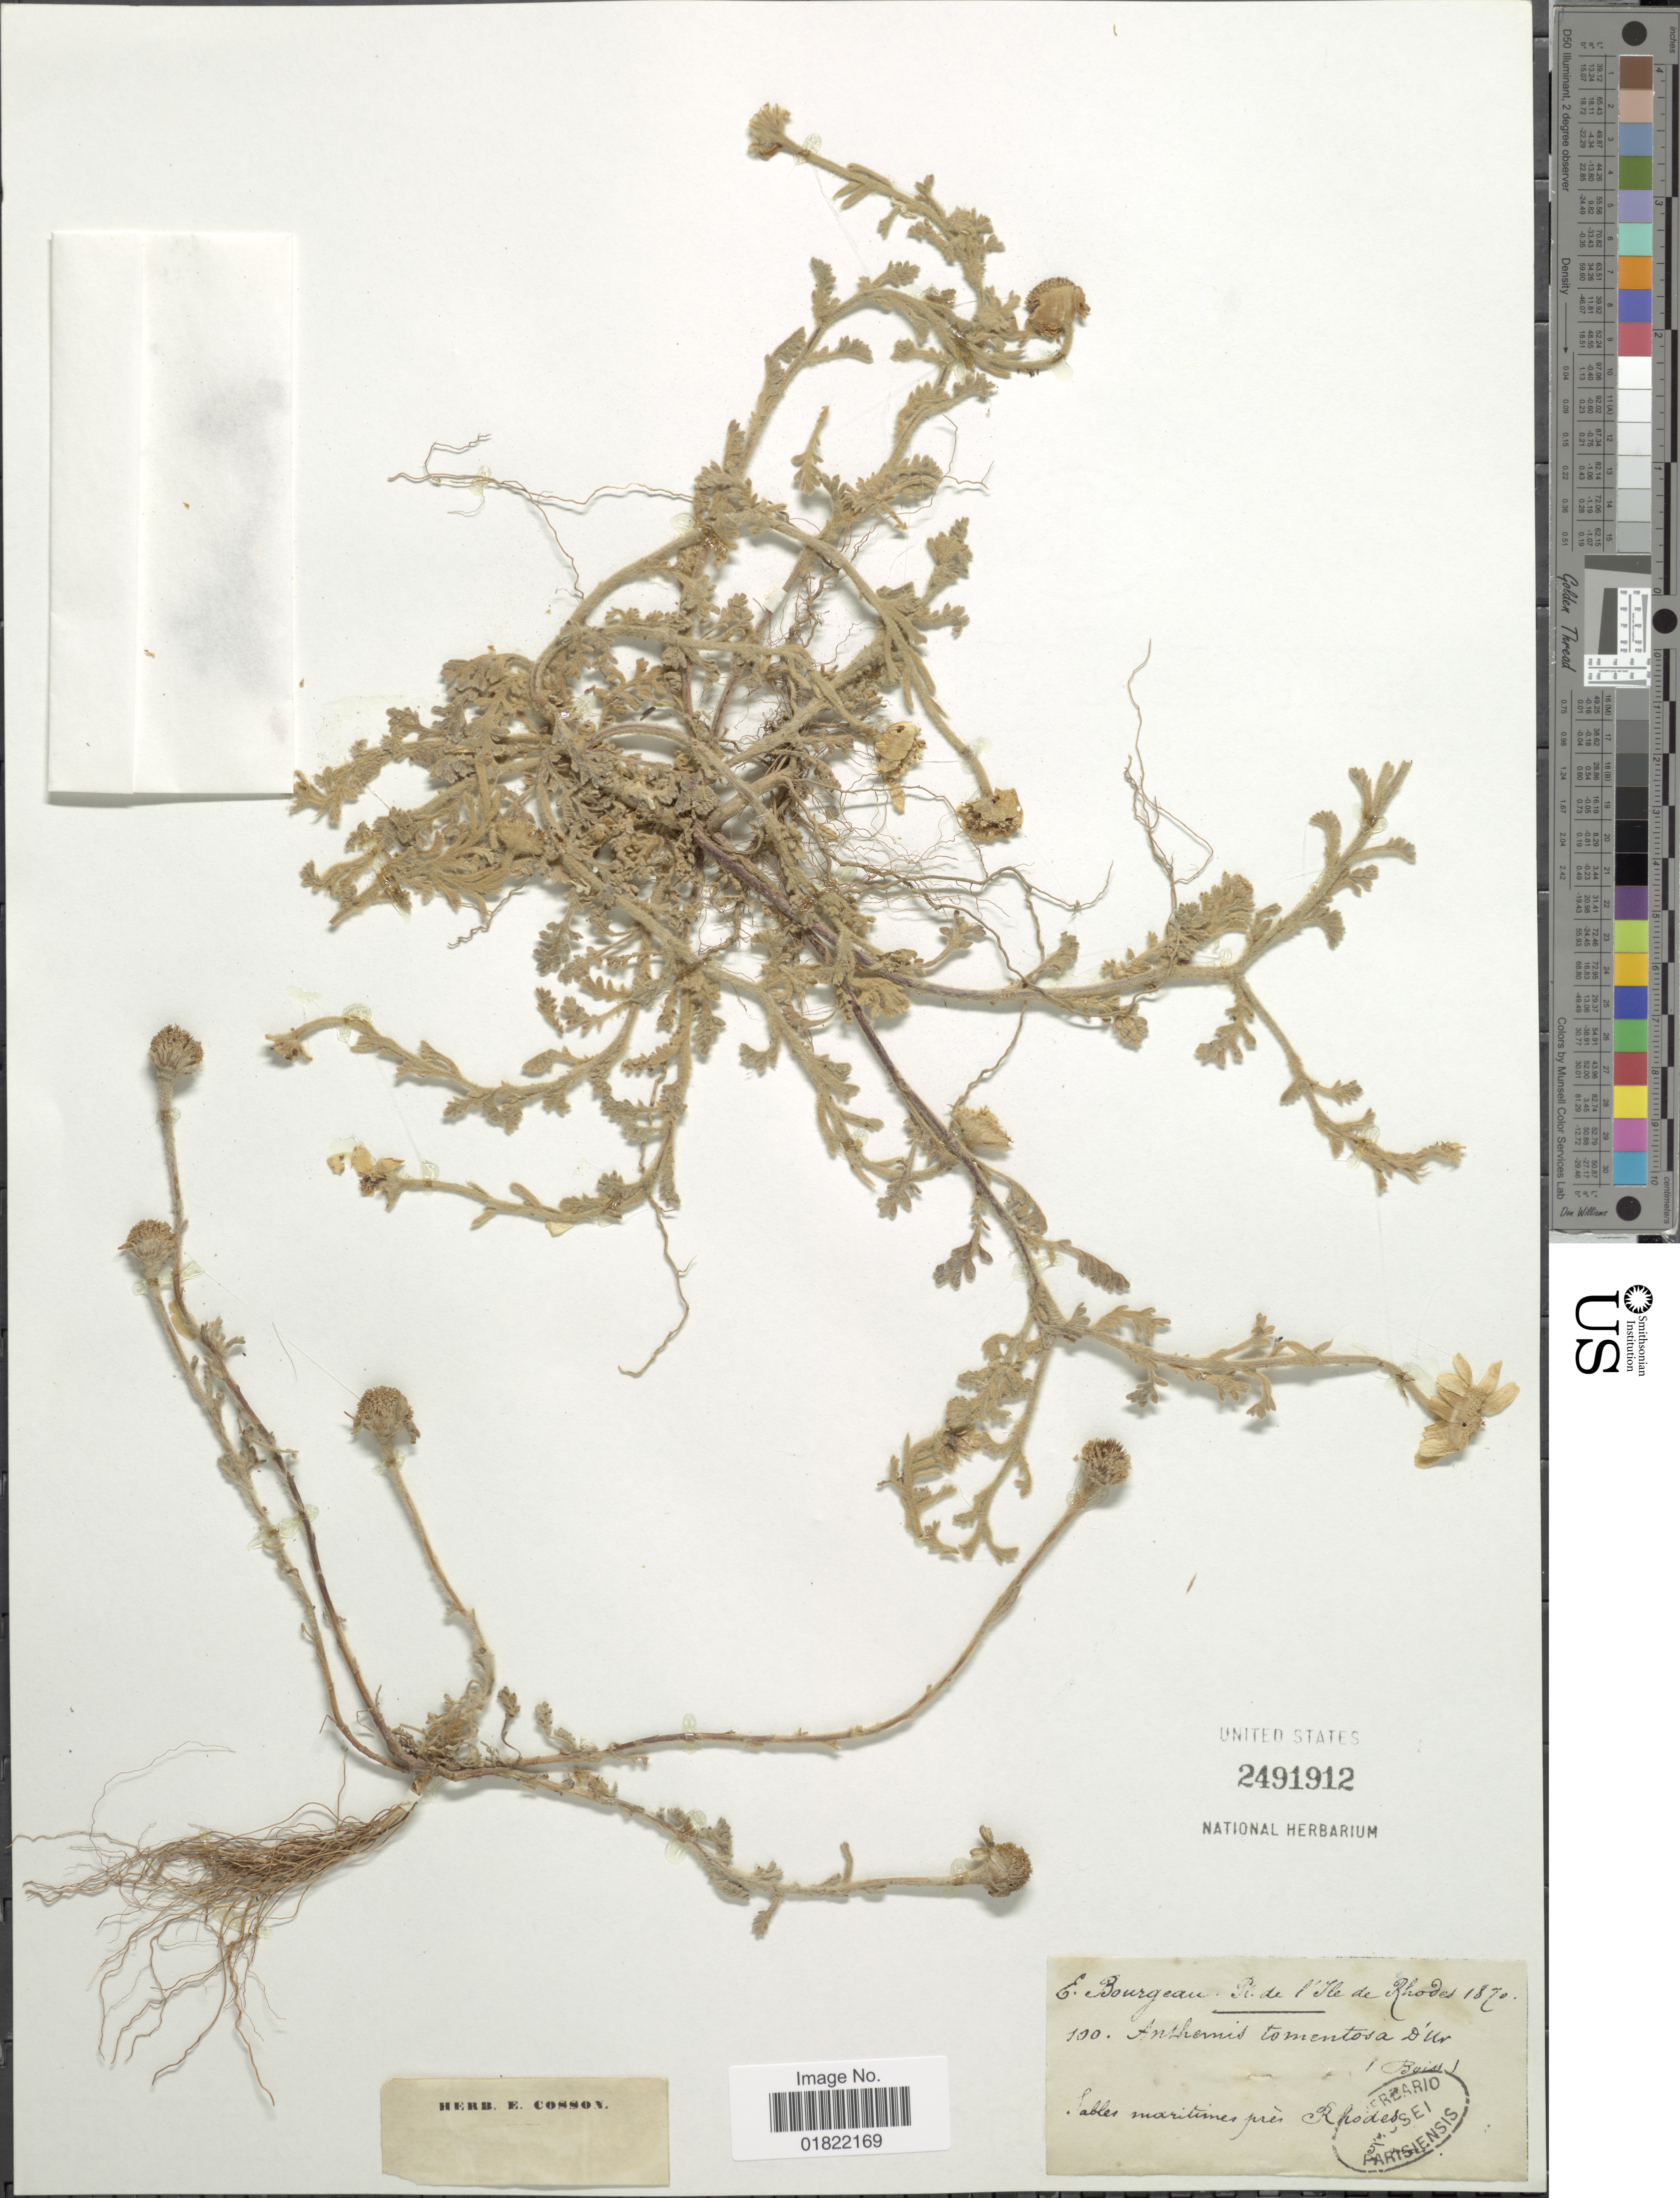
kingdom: Plantae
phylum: Tracheophyta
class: Magnoliopsida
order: Asterales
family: Asteraceae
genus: Anthemis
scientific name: Anthemis tomentosa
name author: Boiss.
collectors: E. Bourgeau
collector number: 100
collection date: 1870-05-05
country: Greece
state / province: South Aegean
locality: Sables maritimes pres Rhodes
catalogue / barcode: US 2491912